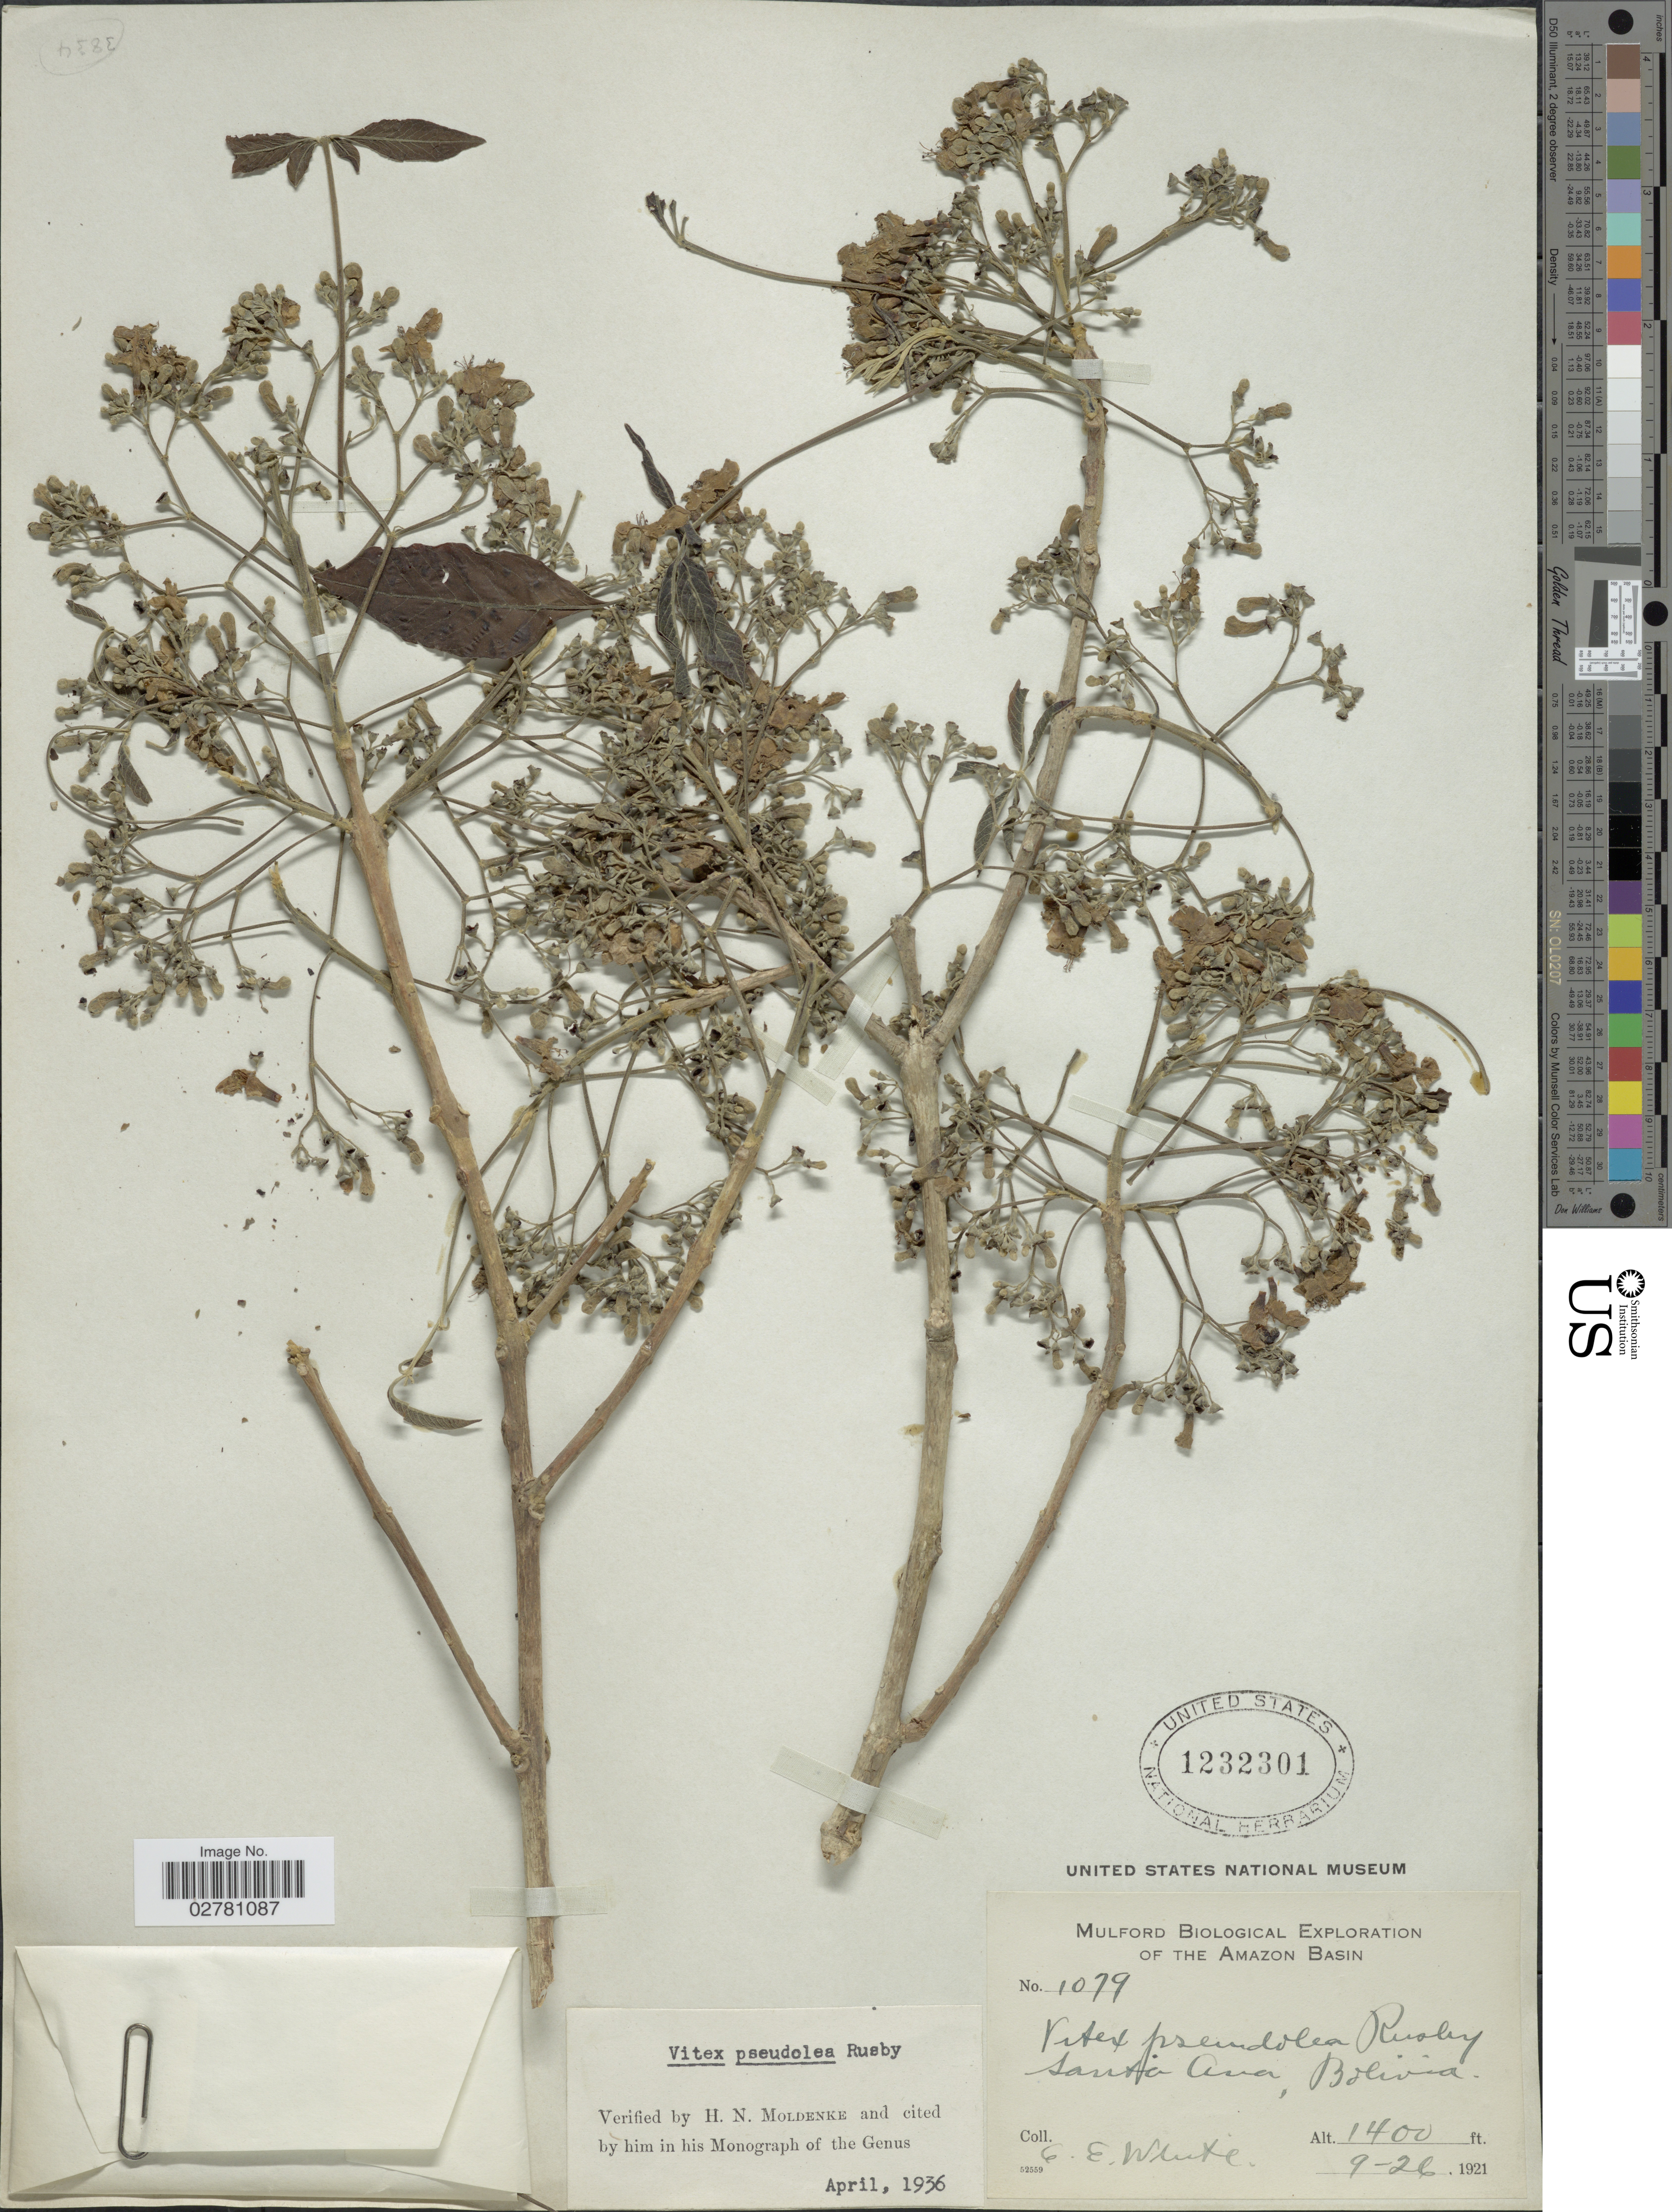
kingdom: Plantae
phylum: Tracheophyta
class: Magnoliopsida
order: Lamiales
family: Lamiaceae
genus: Vitex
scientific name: Vitex pseudolea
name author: Rusby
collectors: O. E. White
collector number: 1079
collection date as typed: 9-26-1921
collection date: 1921-09-26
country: Bolivia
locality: Santa Ana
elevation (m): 427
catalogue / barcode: US 1232301